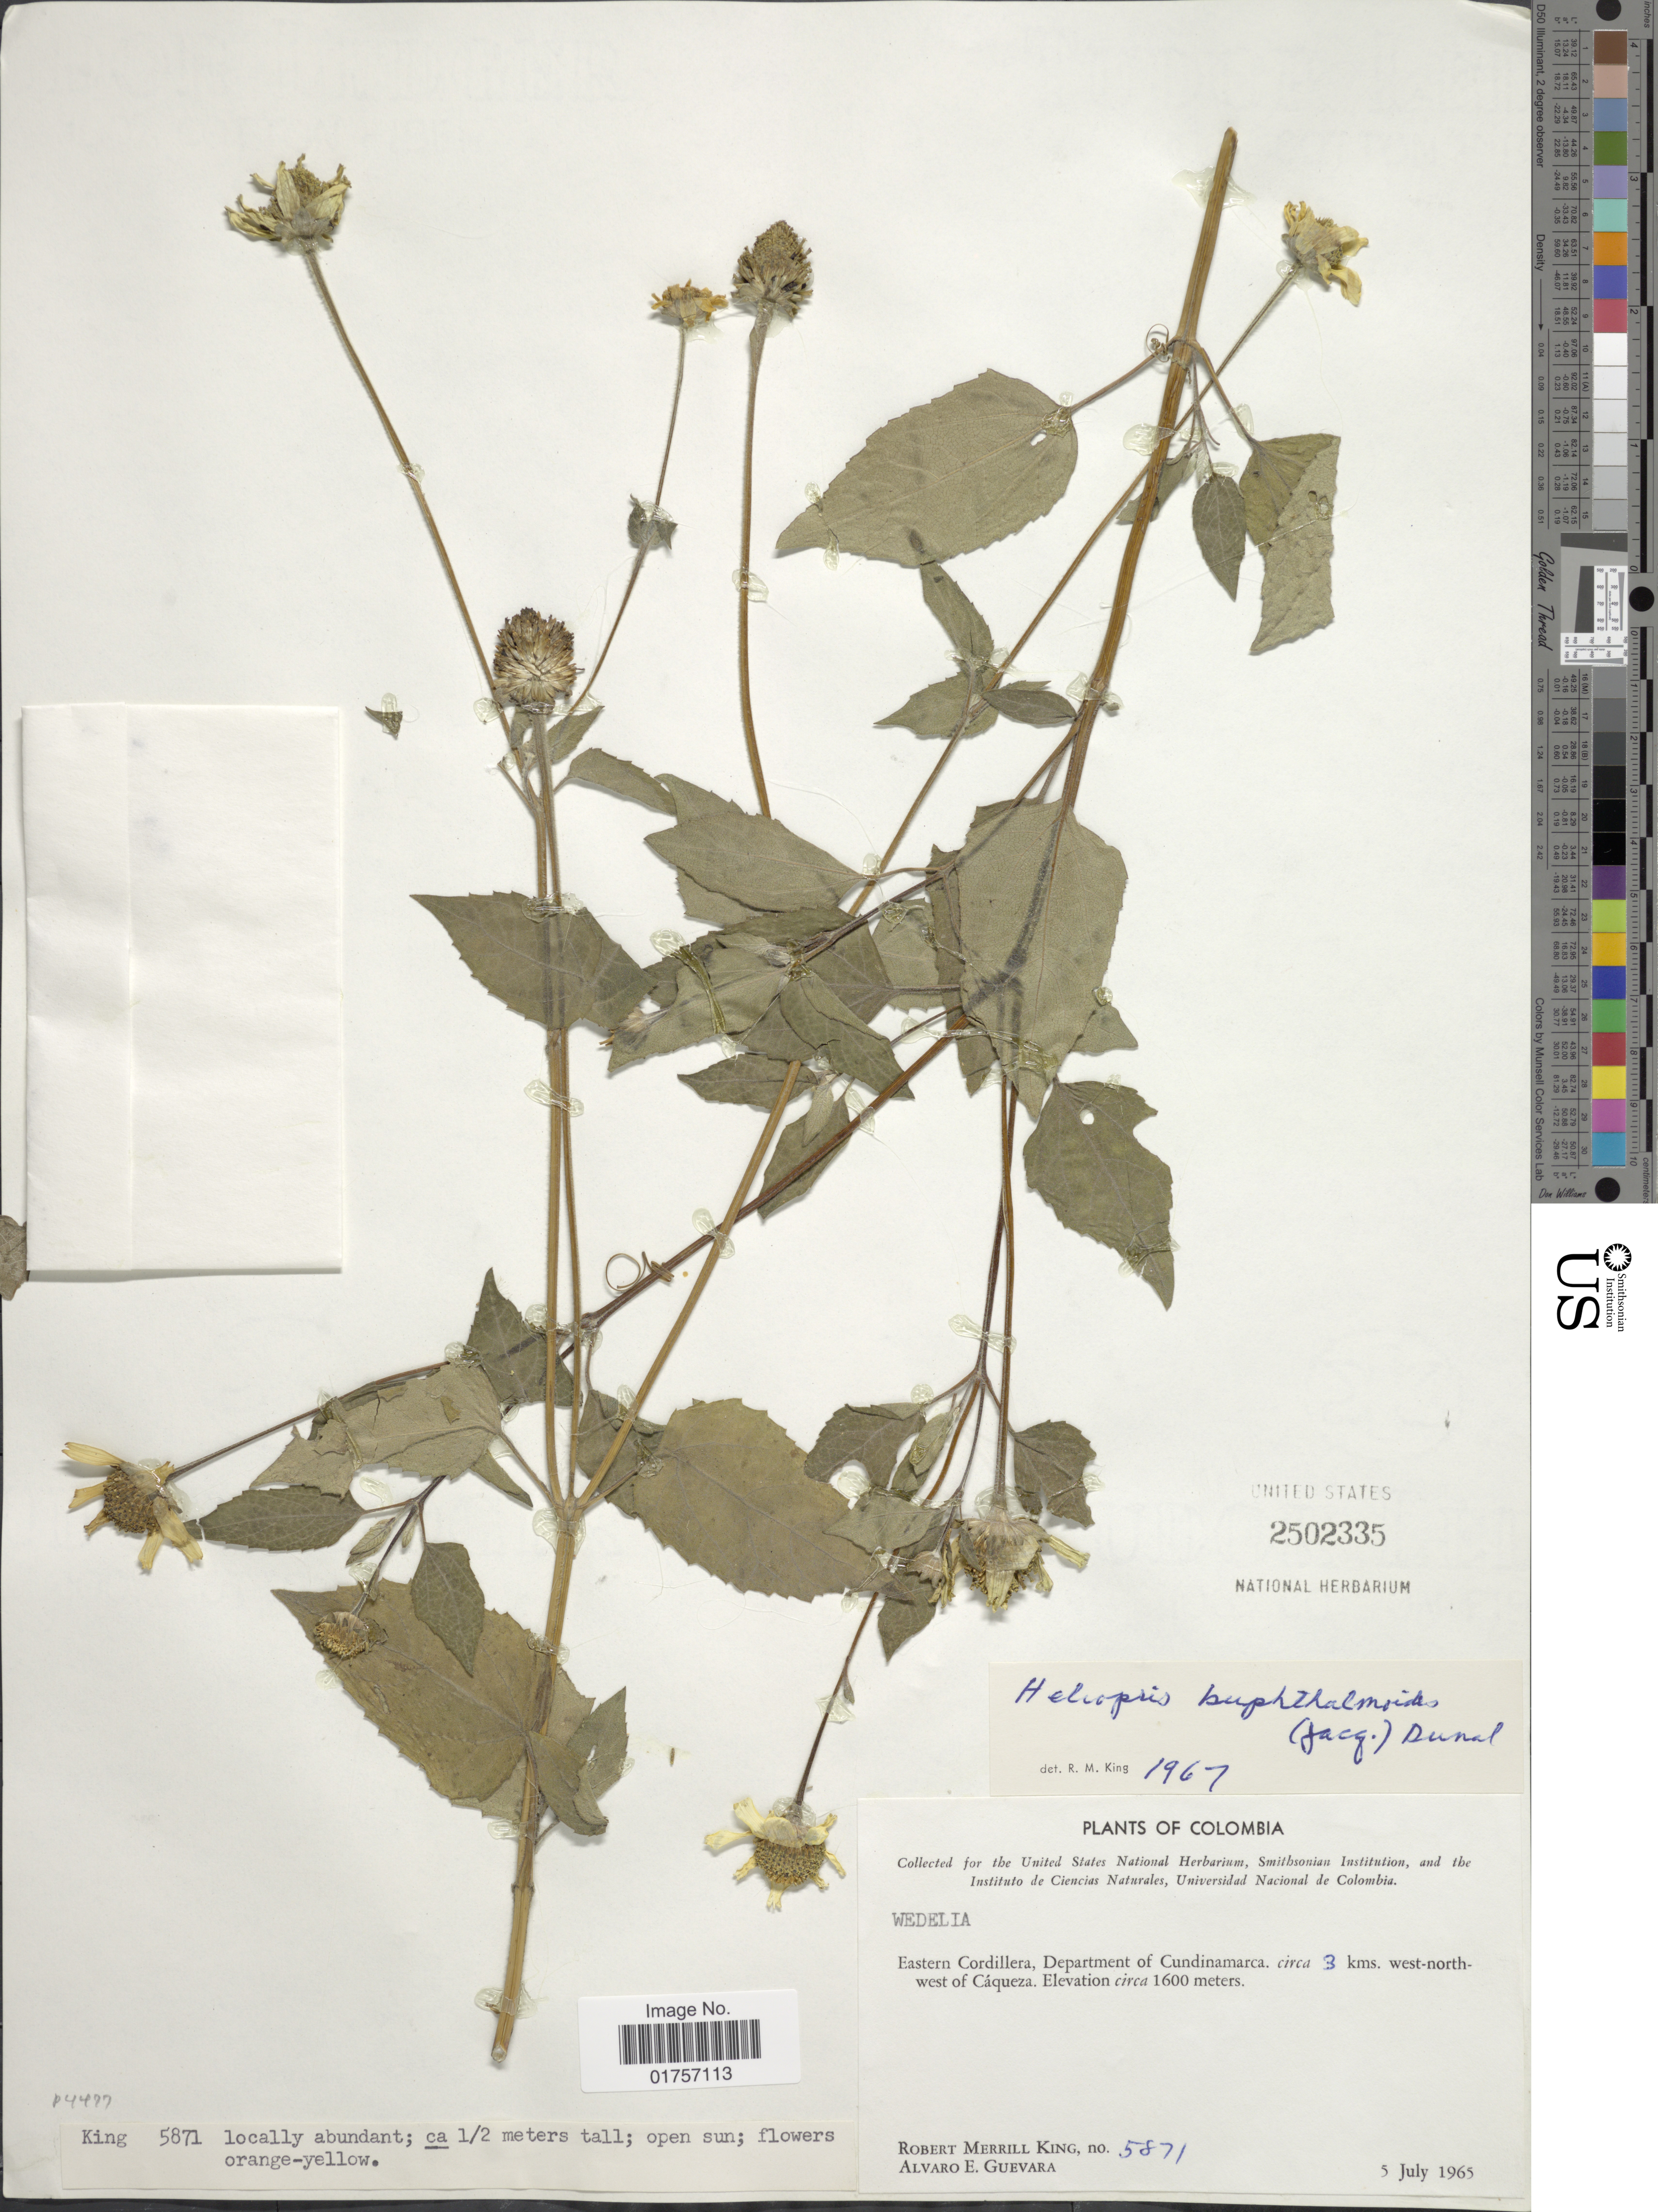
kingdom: Plantae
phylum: Tracheophyta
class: Magnoliopsida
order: Asterales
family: Asteraceae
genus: Heliopsis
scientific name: Heliopsis buphthalmoides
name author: (Jacq.) Dunal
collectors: R. M. King & A. E. Guevara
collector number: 5871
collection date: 1965-07-05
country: Colombia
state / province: Cundinamarca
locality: Eastern Cordillera. circa 3 kms. west-north-west of Cáqueza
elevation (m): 1600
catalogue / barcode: US 2502335